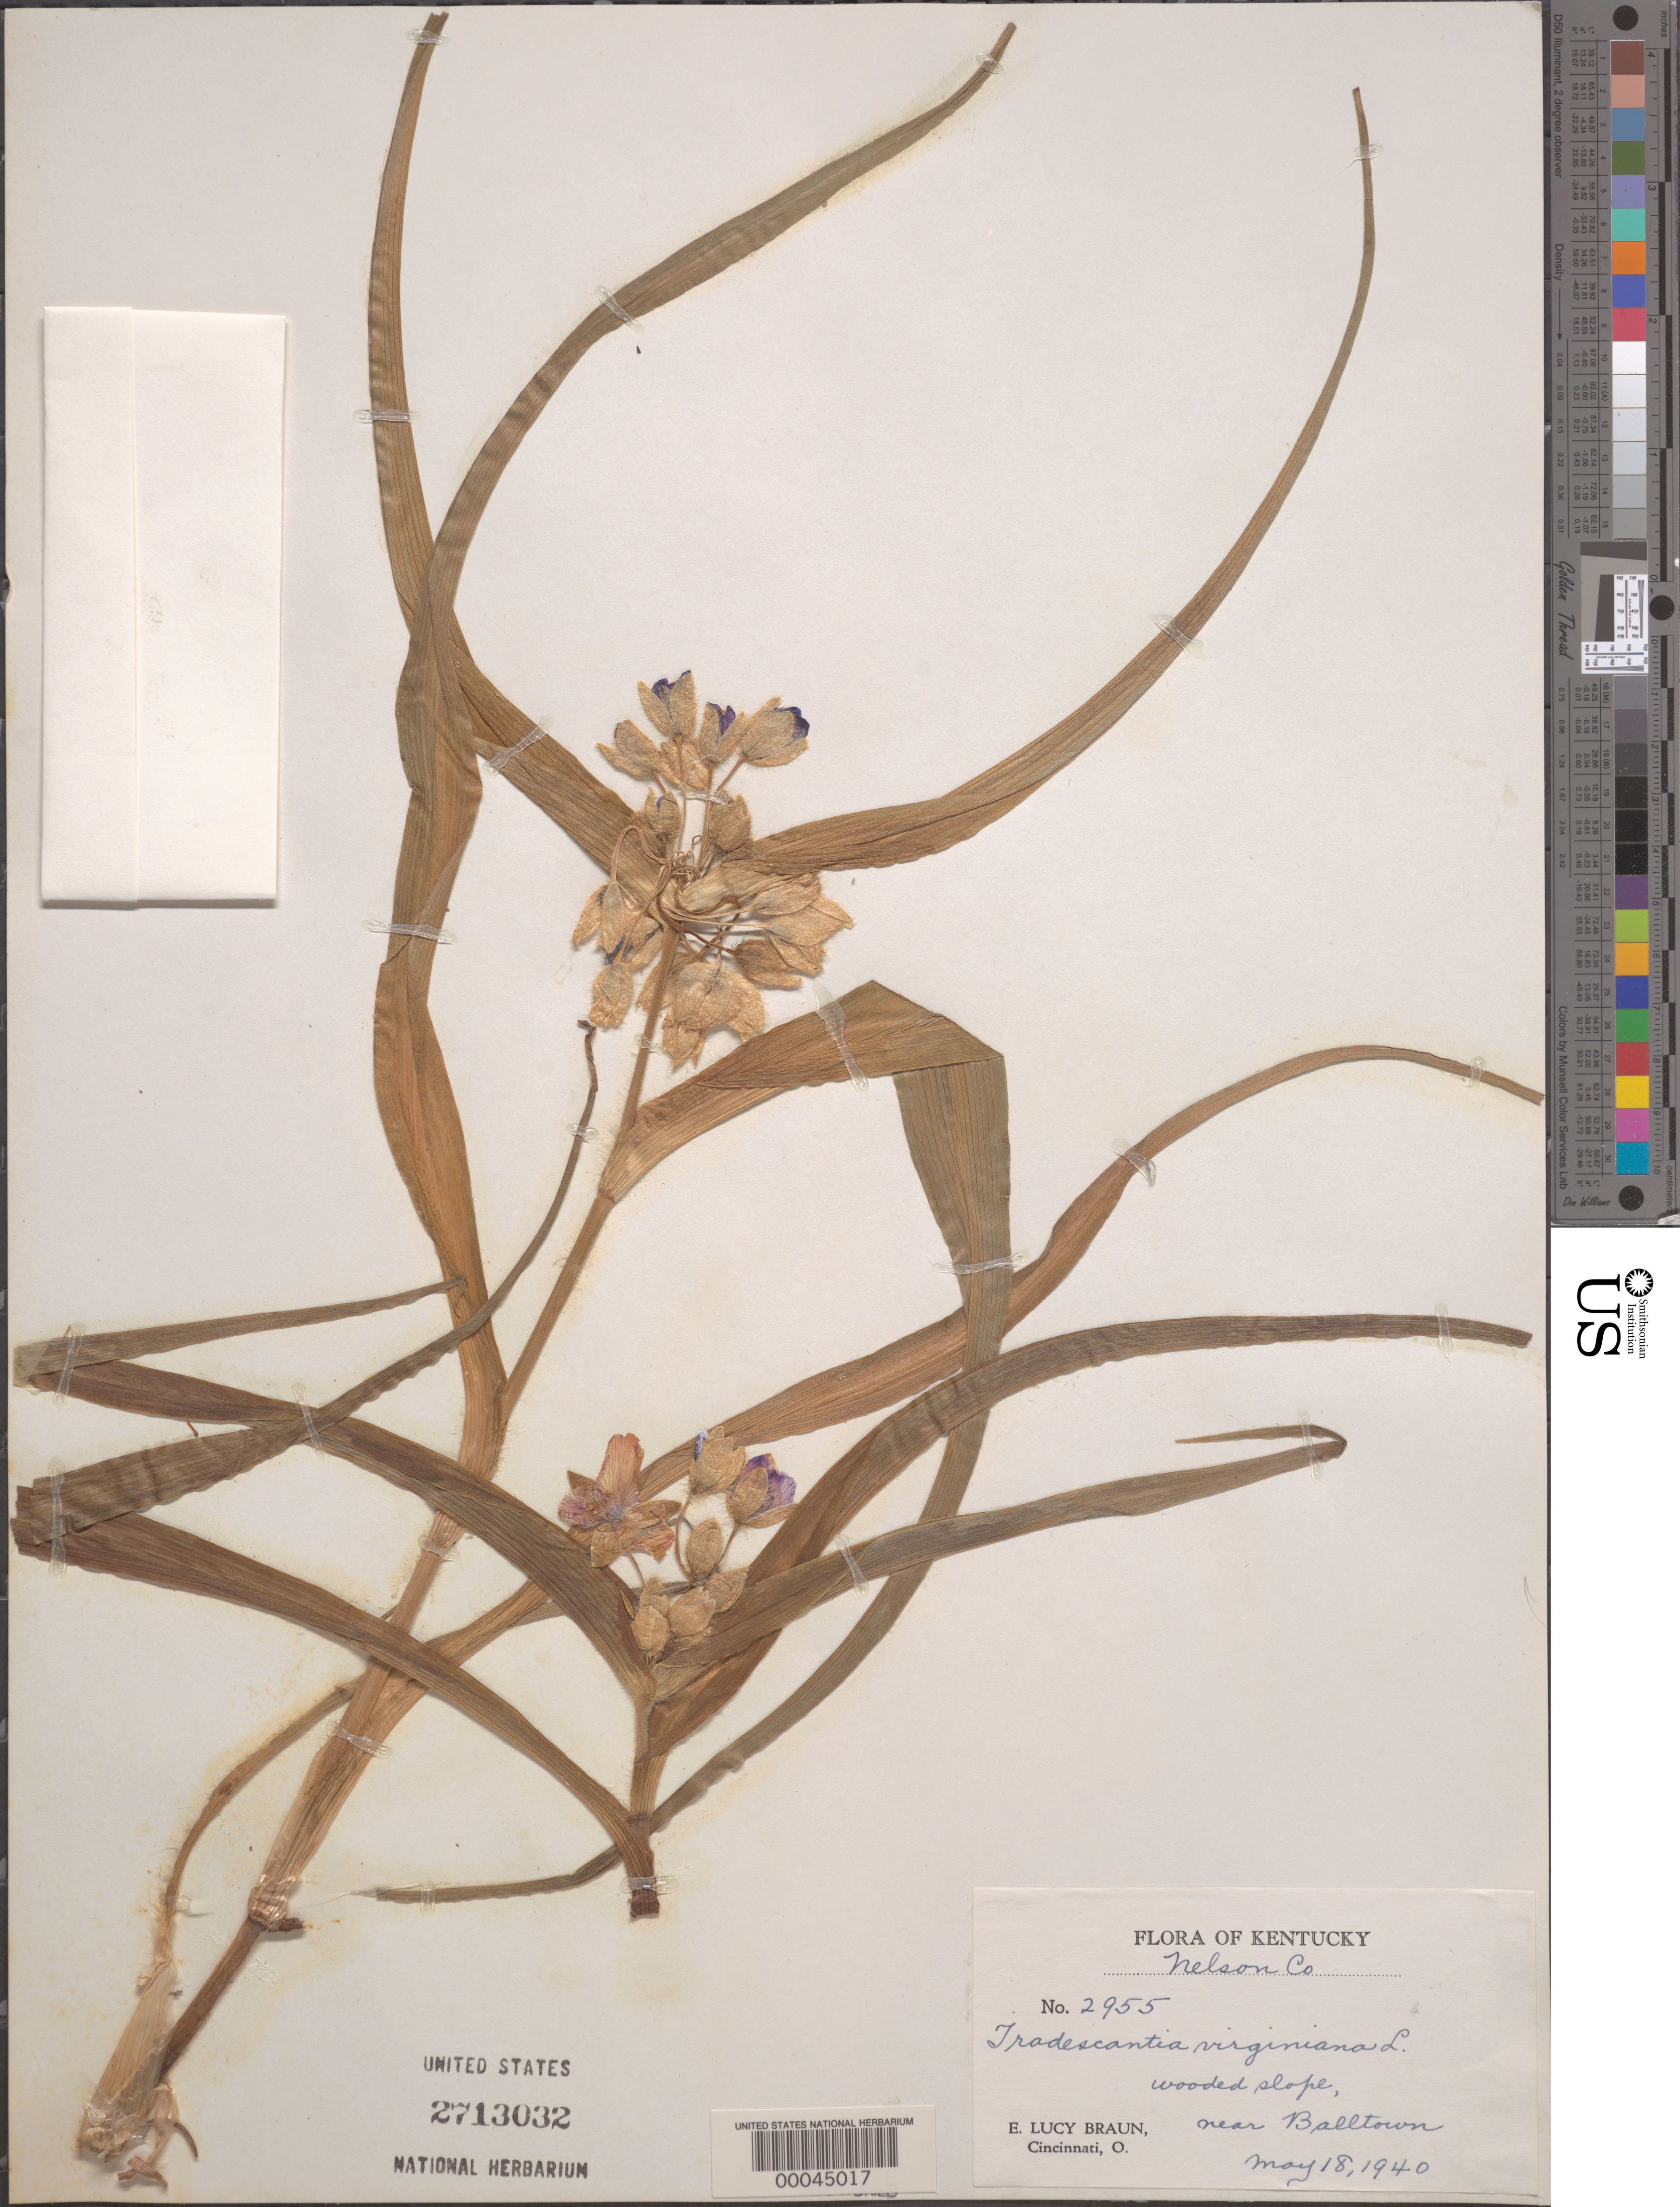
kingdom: Plantae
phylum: Tracheophyta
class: Liliopsida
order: Commelinales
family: Commelinaceae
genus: Tradescantia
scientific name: Tradescantia virginiana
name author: L.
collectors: E. L. Braun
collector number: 2955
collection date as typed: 18 May 1940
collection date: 1940-05-18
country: United States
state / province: Kentucky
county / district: Nelson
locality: Near balltown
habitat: Wooded slope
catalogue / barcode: US 2713032